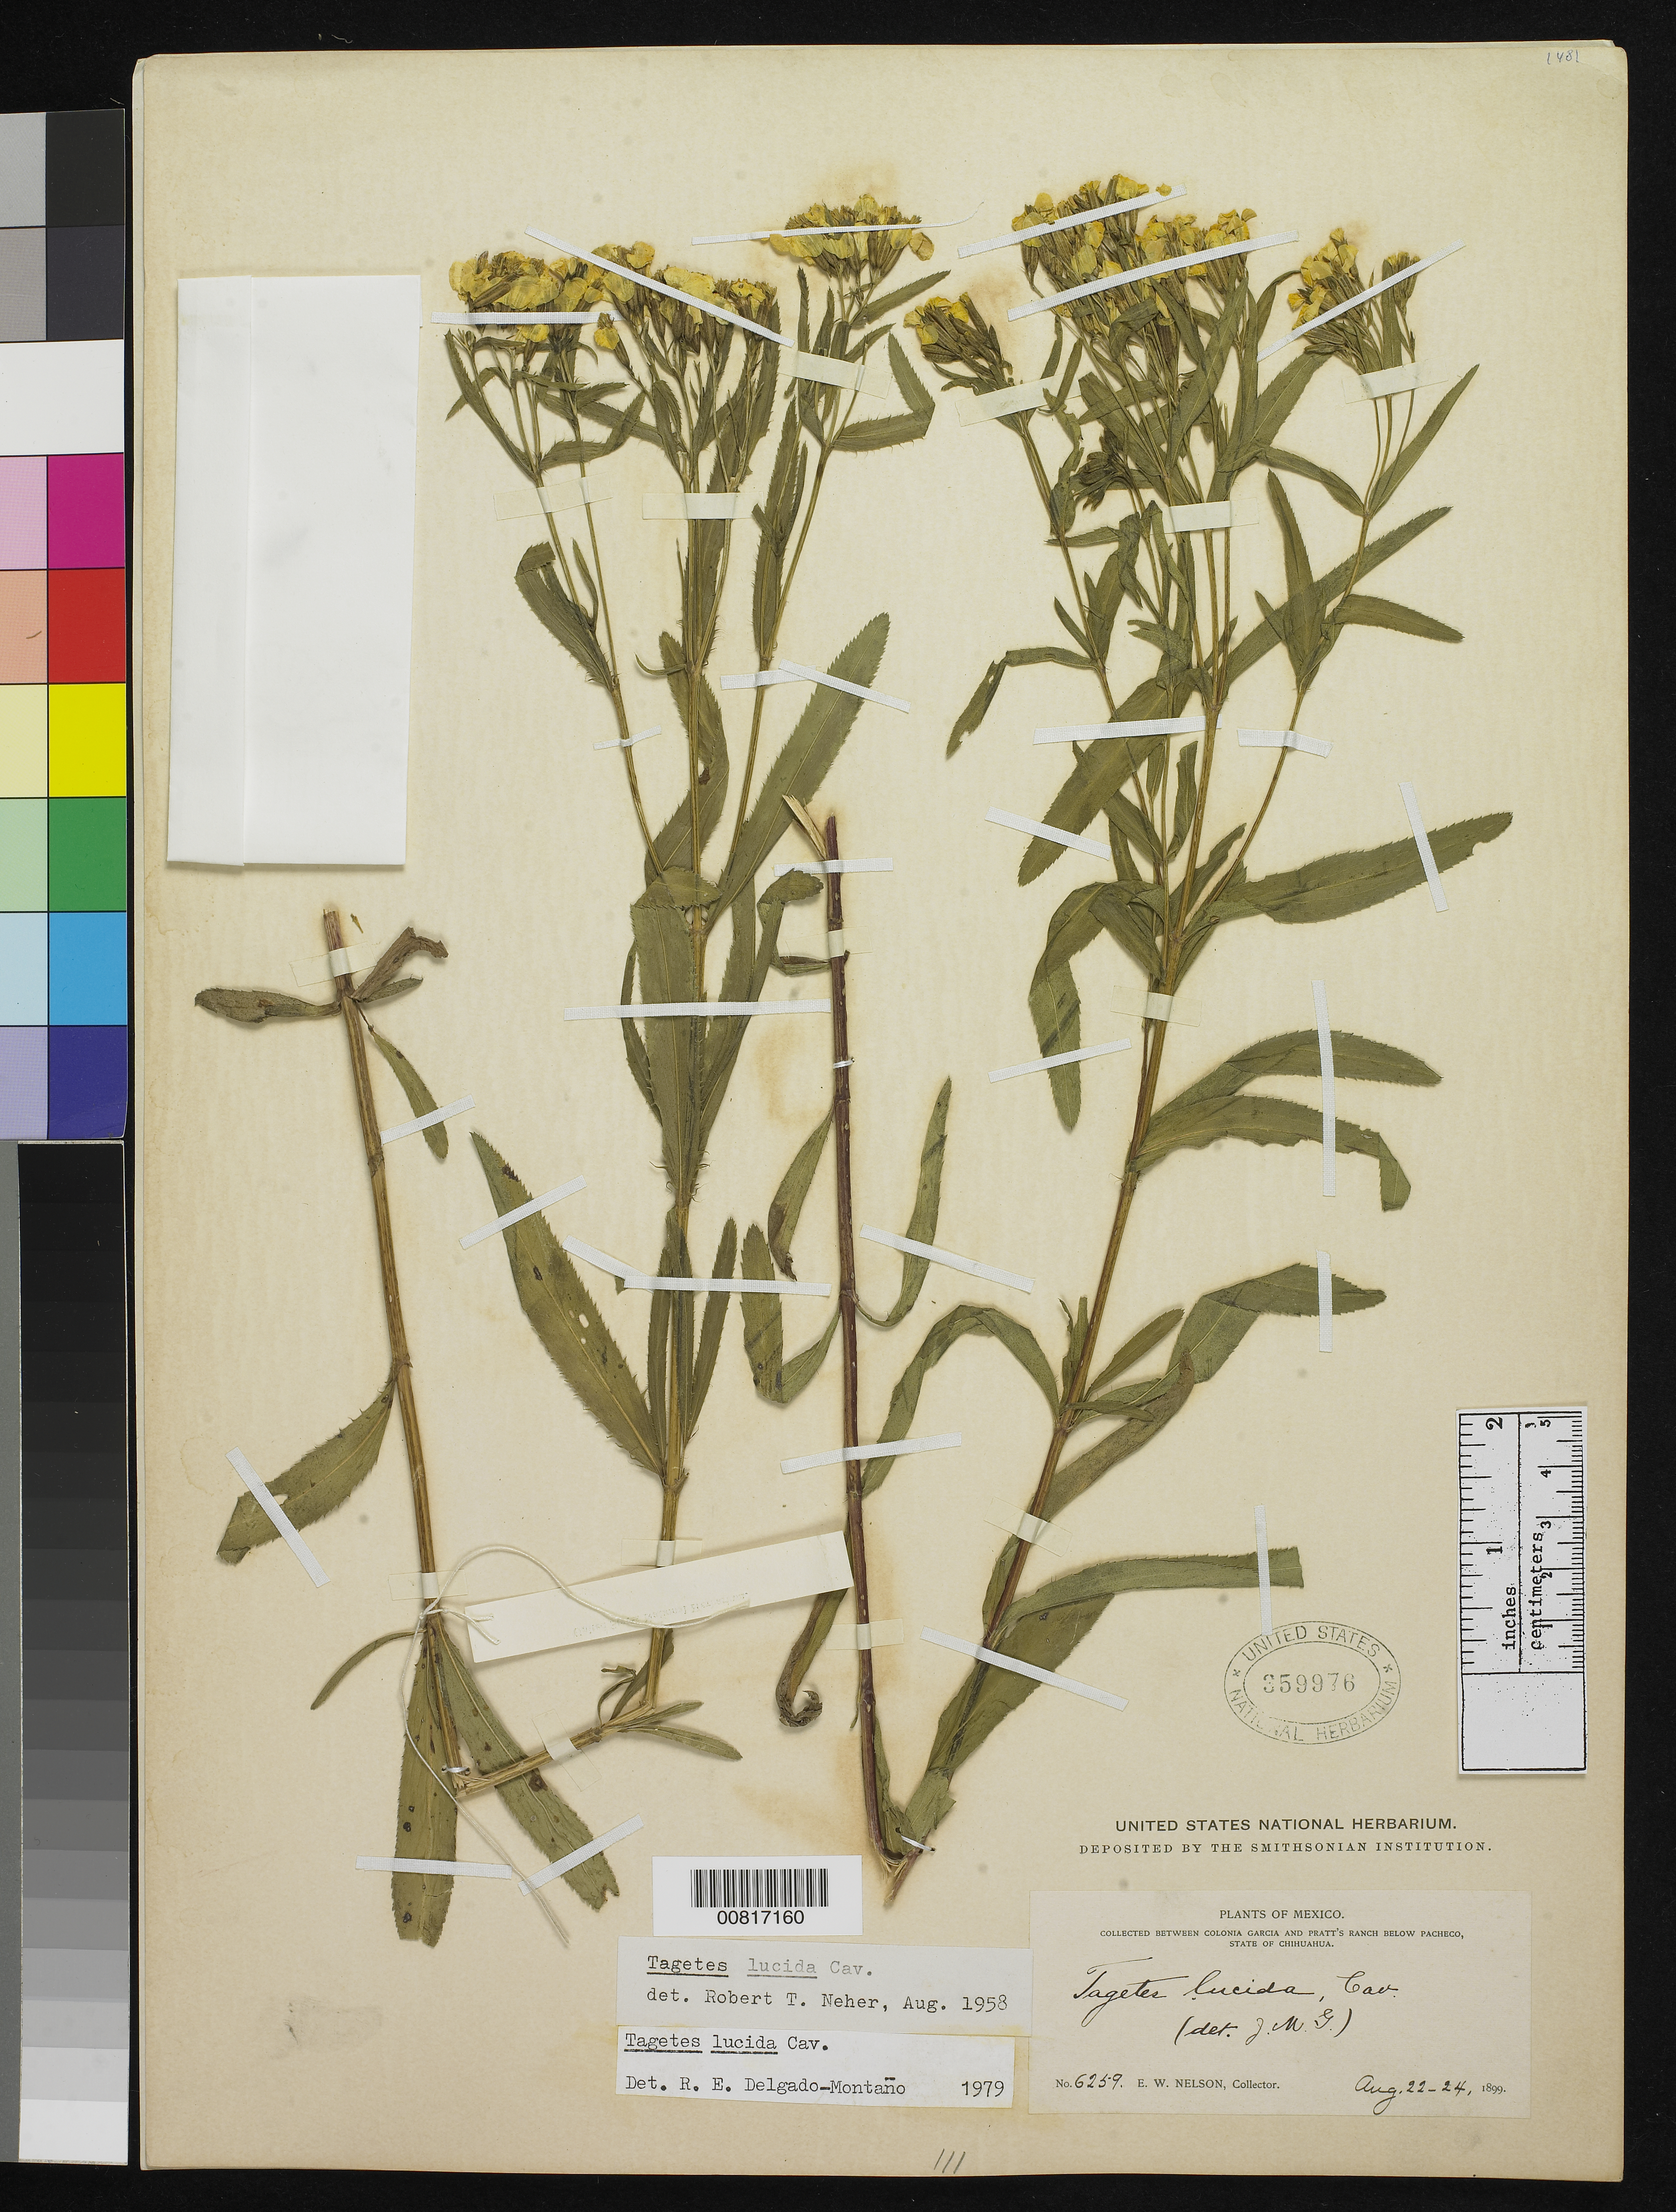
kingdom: Plantae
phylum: Tracheophyta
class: Magnoliopsida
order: Asterales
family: Asteraceae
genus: Tagetes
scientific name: Tagetes lucida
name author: Cav.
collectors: E. W. Nelson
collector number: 6259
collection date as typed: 22 Aug 1899 to 24 Aug 1899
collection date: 1899-08-22/1899-08-24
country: Mexico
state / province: Chihuahua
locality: Between Colonia García and Pratt's Ranch below Pacheco, Chihuahua.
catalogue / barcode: US 359976